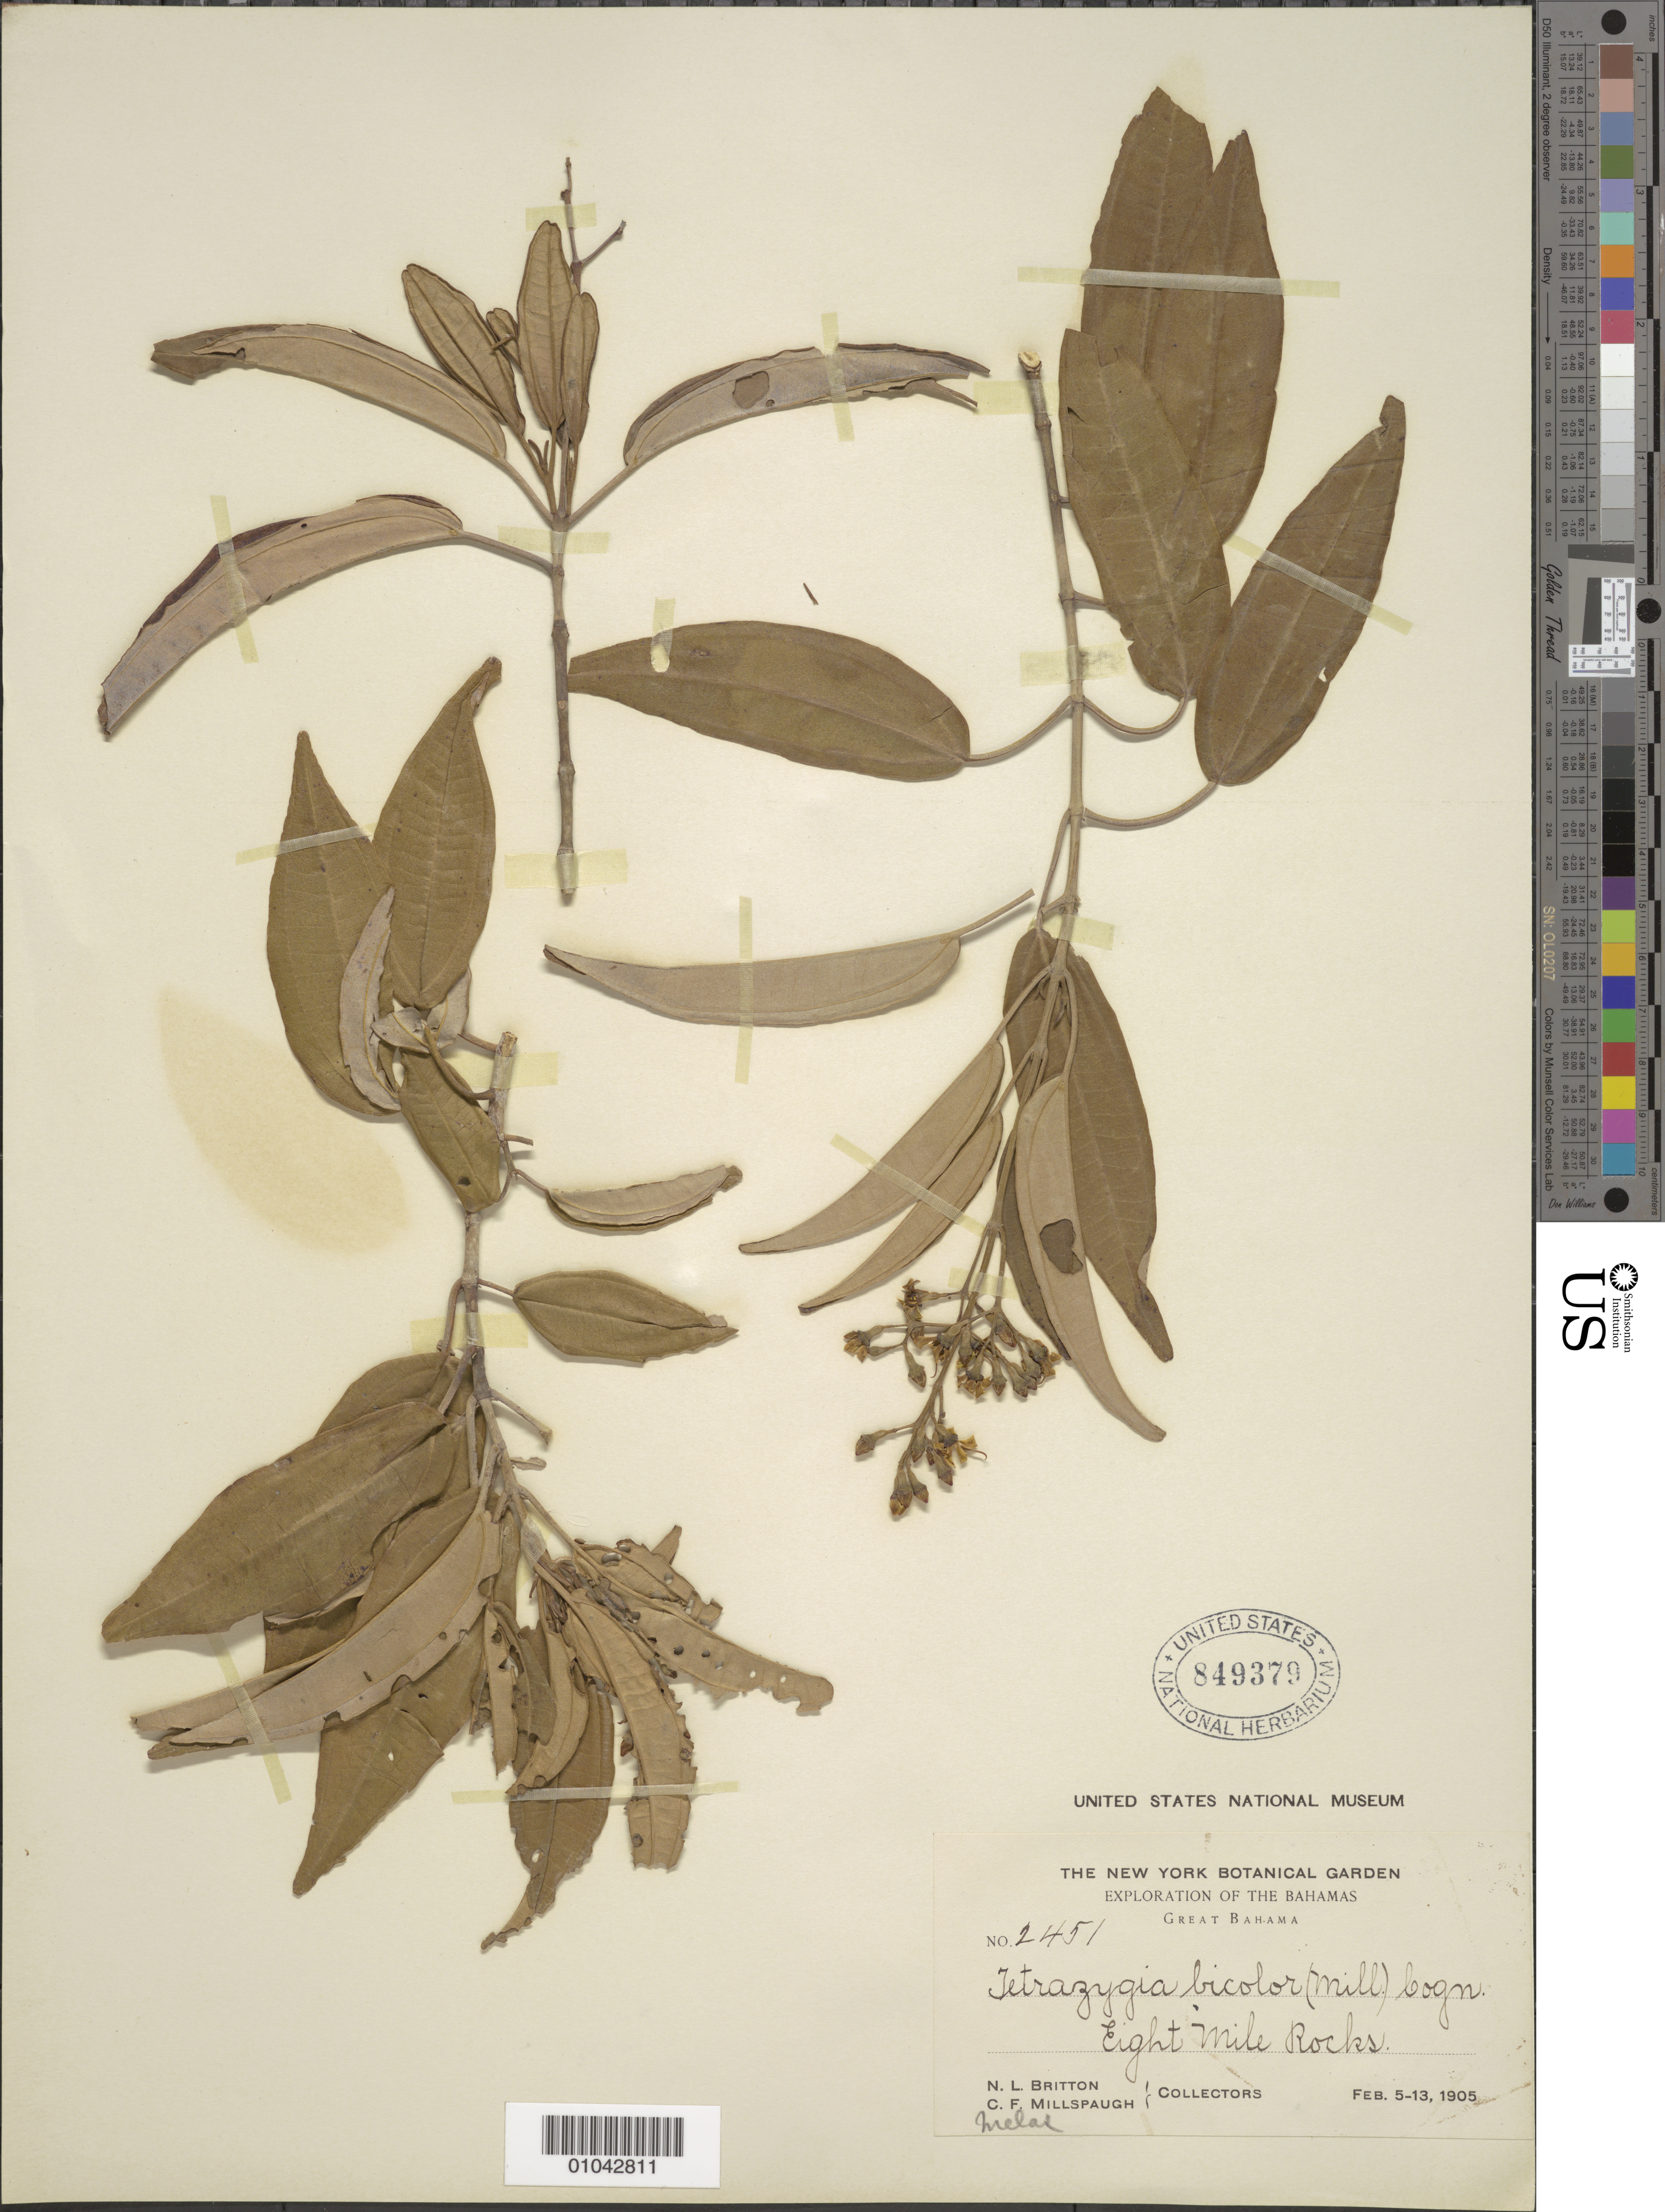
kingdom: Plantae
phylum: Tracheophyta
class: Magnoliopsida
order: Myrtales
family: Melastomataceae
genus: Tetrazygia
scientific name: Tetrazygia bicolor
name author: (Mill.) Cogn.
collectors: N. Britton & C. F. Millspaugh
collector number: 2451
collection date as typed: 05 Feb 1905 to 13 Feb 1905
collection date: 1905-02-05/1905-02-13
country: Bahamas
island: Great Bahama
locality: Eight Mile Rocks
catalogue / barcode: US 849379